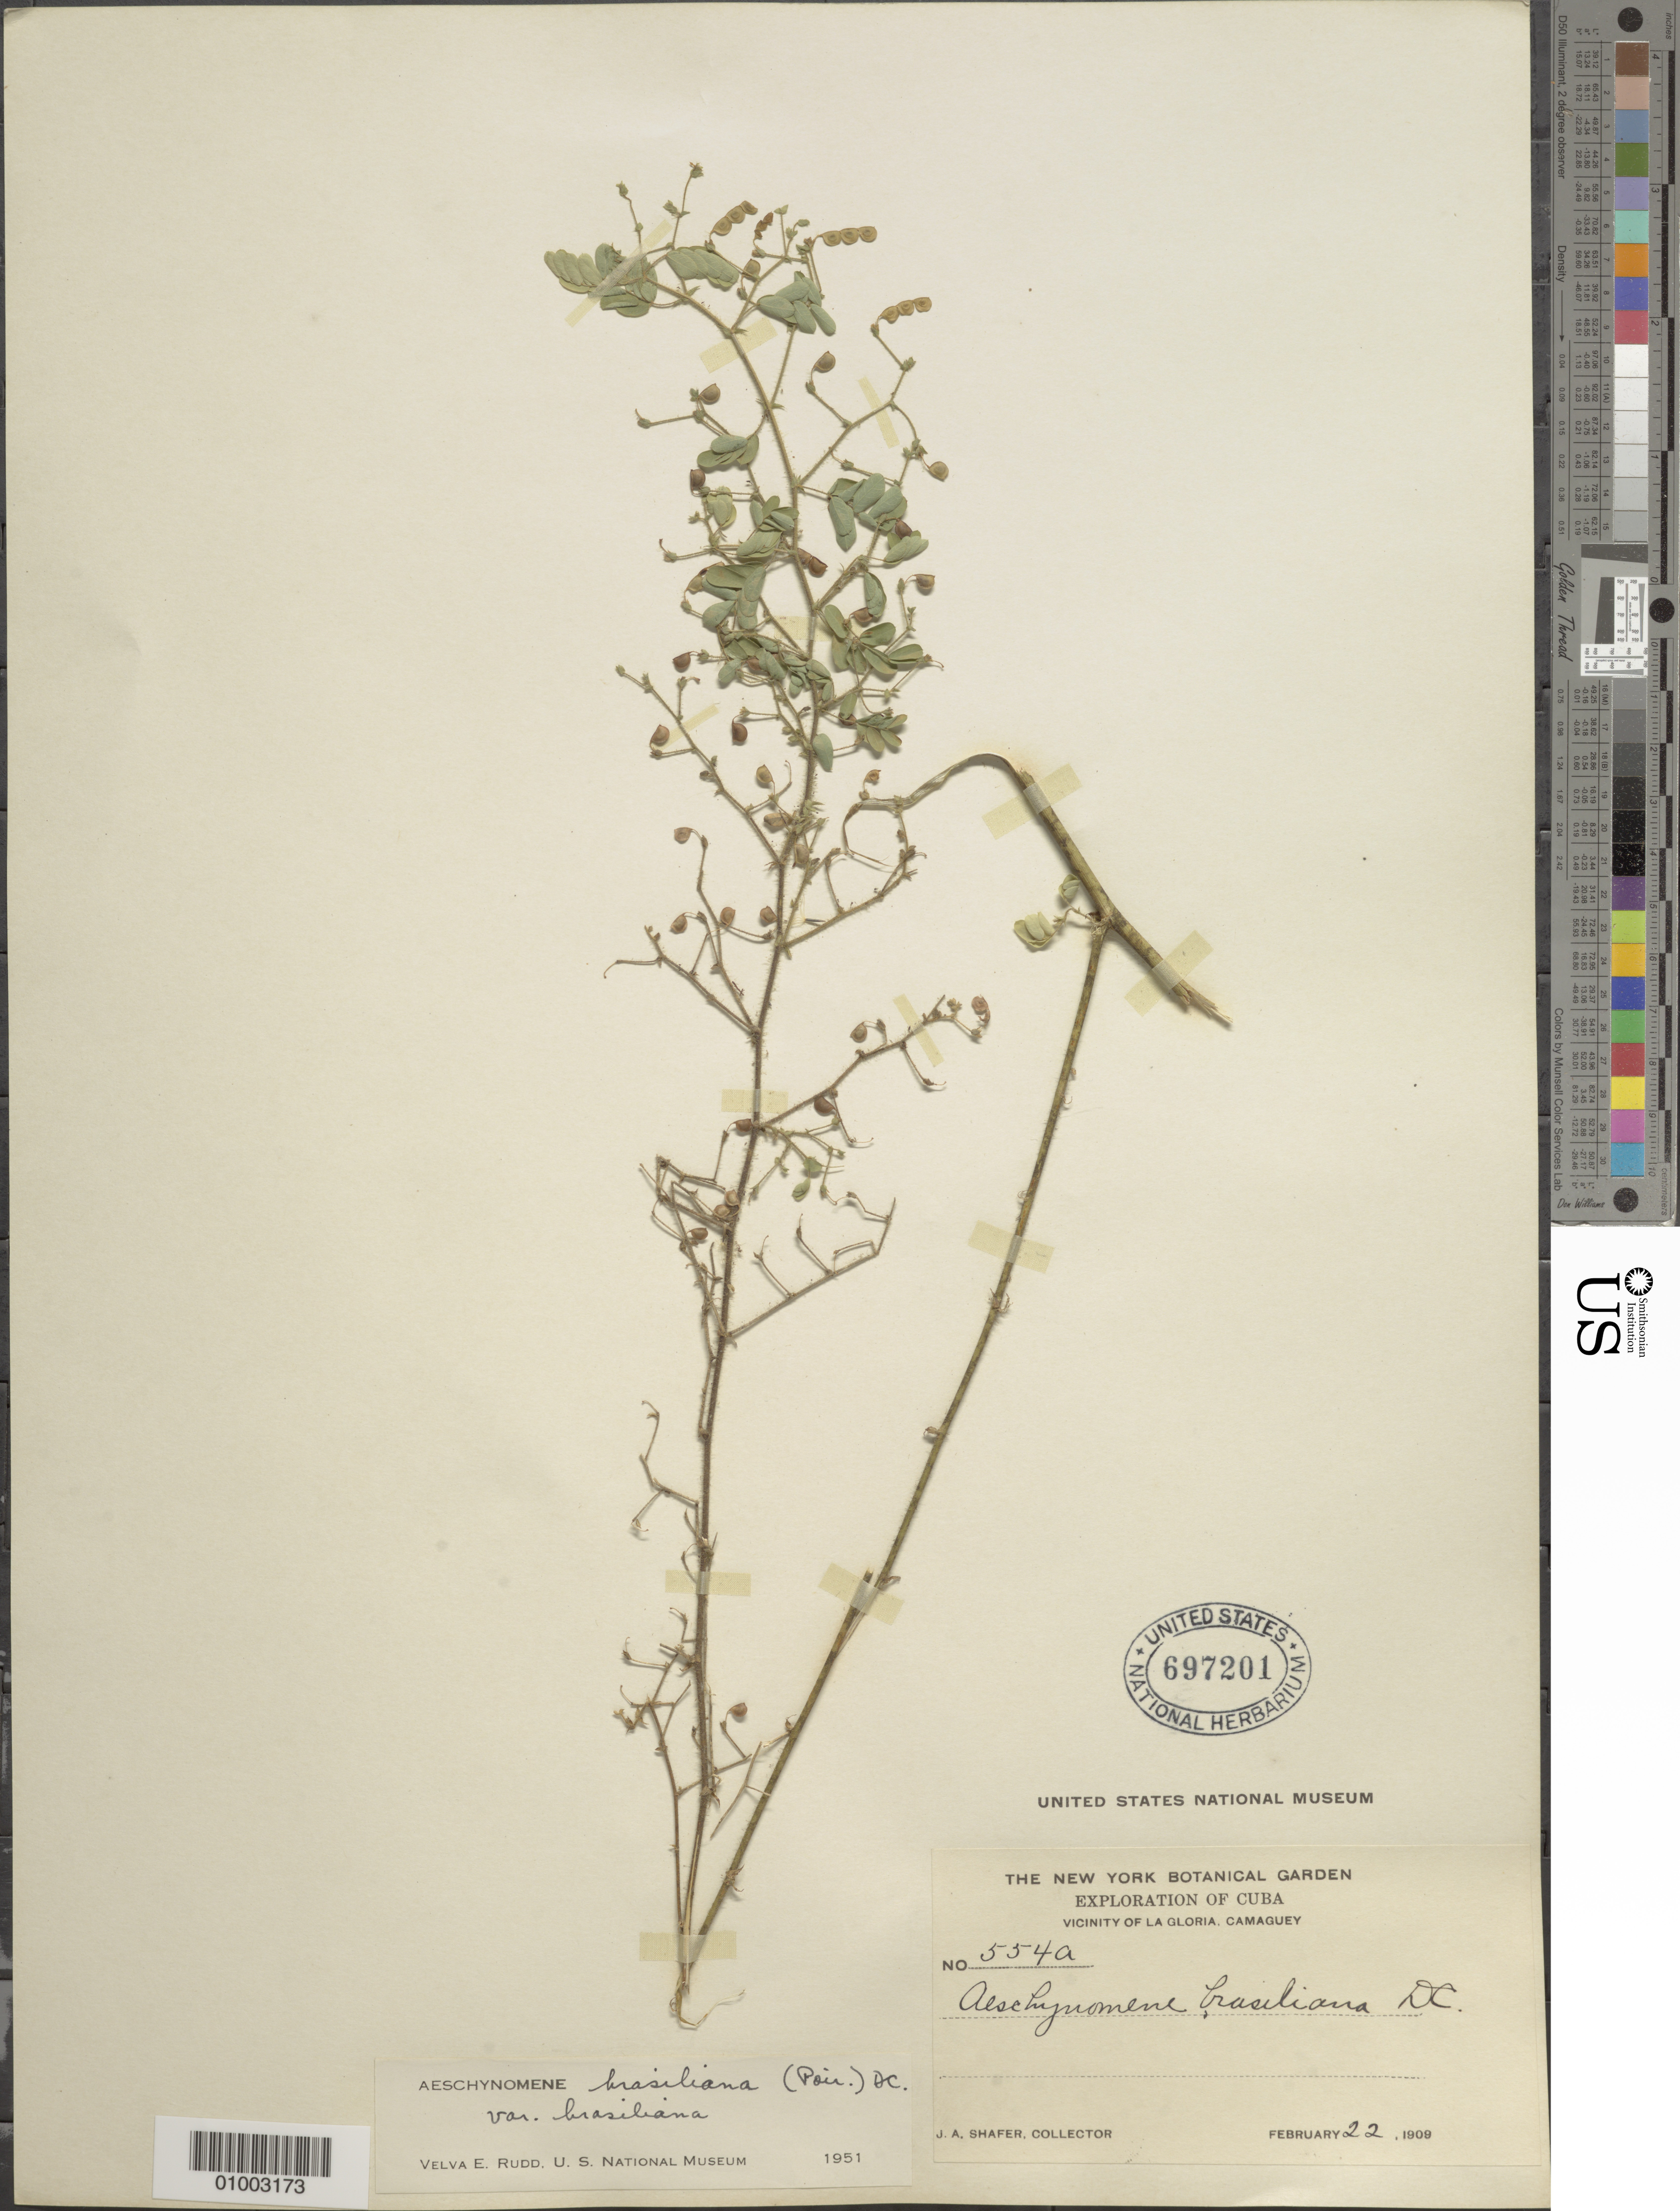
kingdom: Plantae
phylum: Tracheophyta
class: Magnoliopsida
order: Fabales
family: Fabaceae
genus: Aeschynomene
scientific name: Aeschynomene brasiliana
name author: (Poir.) DC.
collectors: J. A. Shafer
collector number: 554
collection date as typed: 22 Feb 1909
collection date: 1909-02-22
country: Cuba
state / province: Camagüey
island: Cuba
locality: Vicinity of La Gloria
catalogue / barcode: US 697201